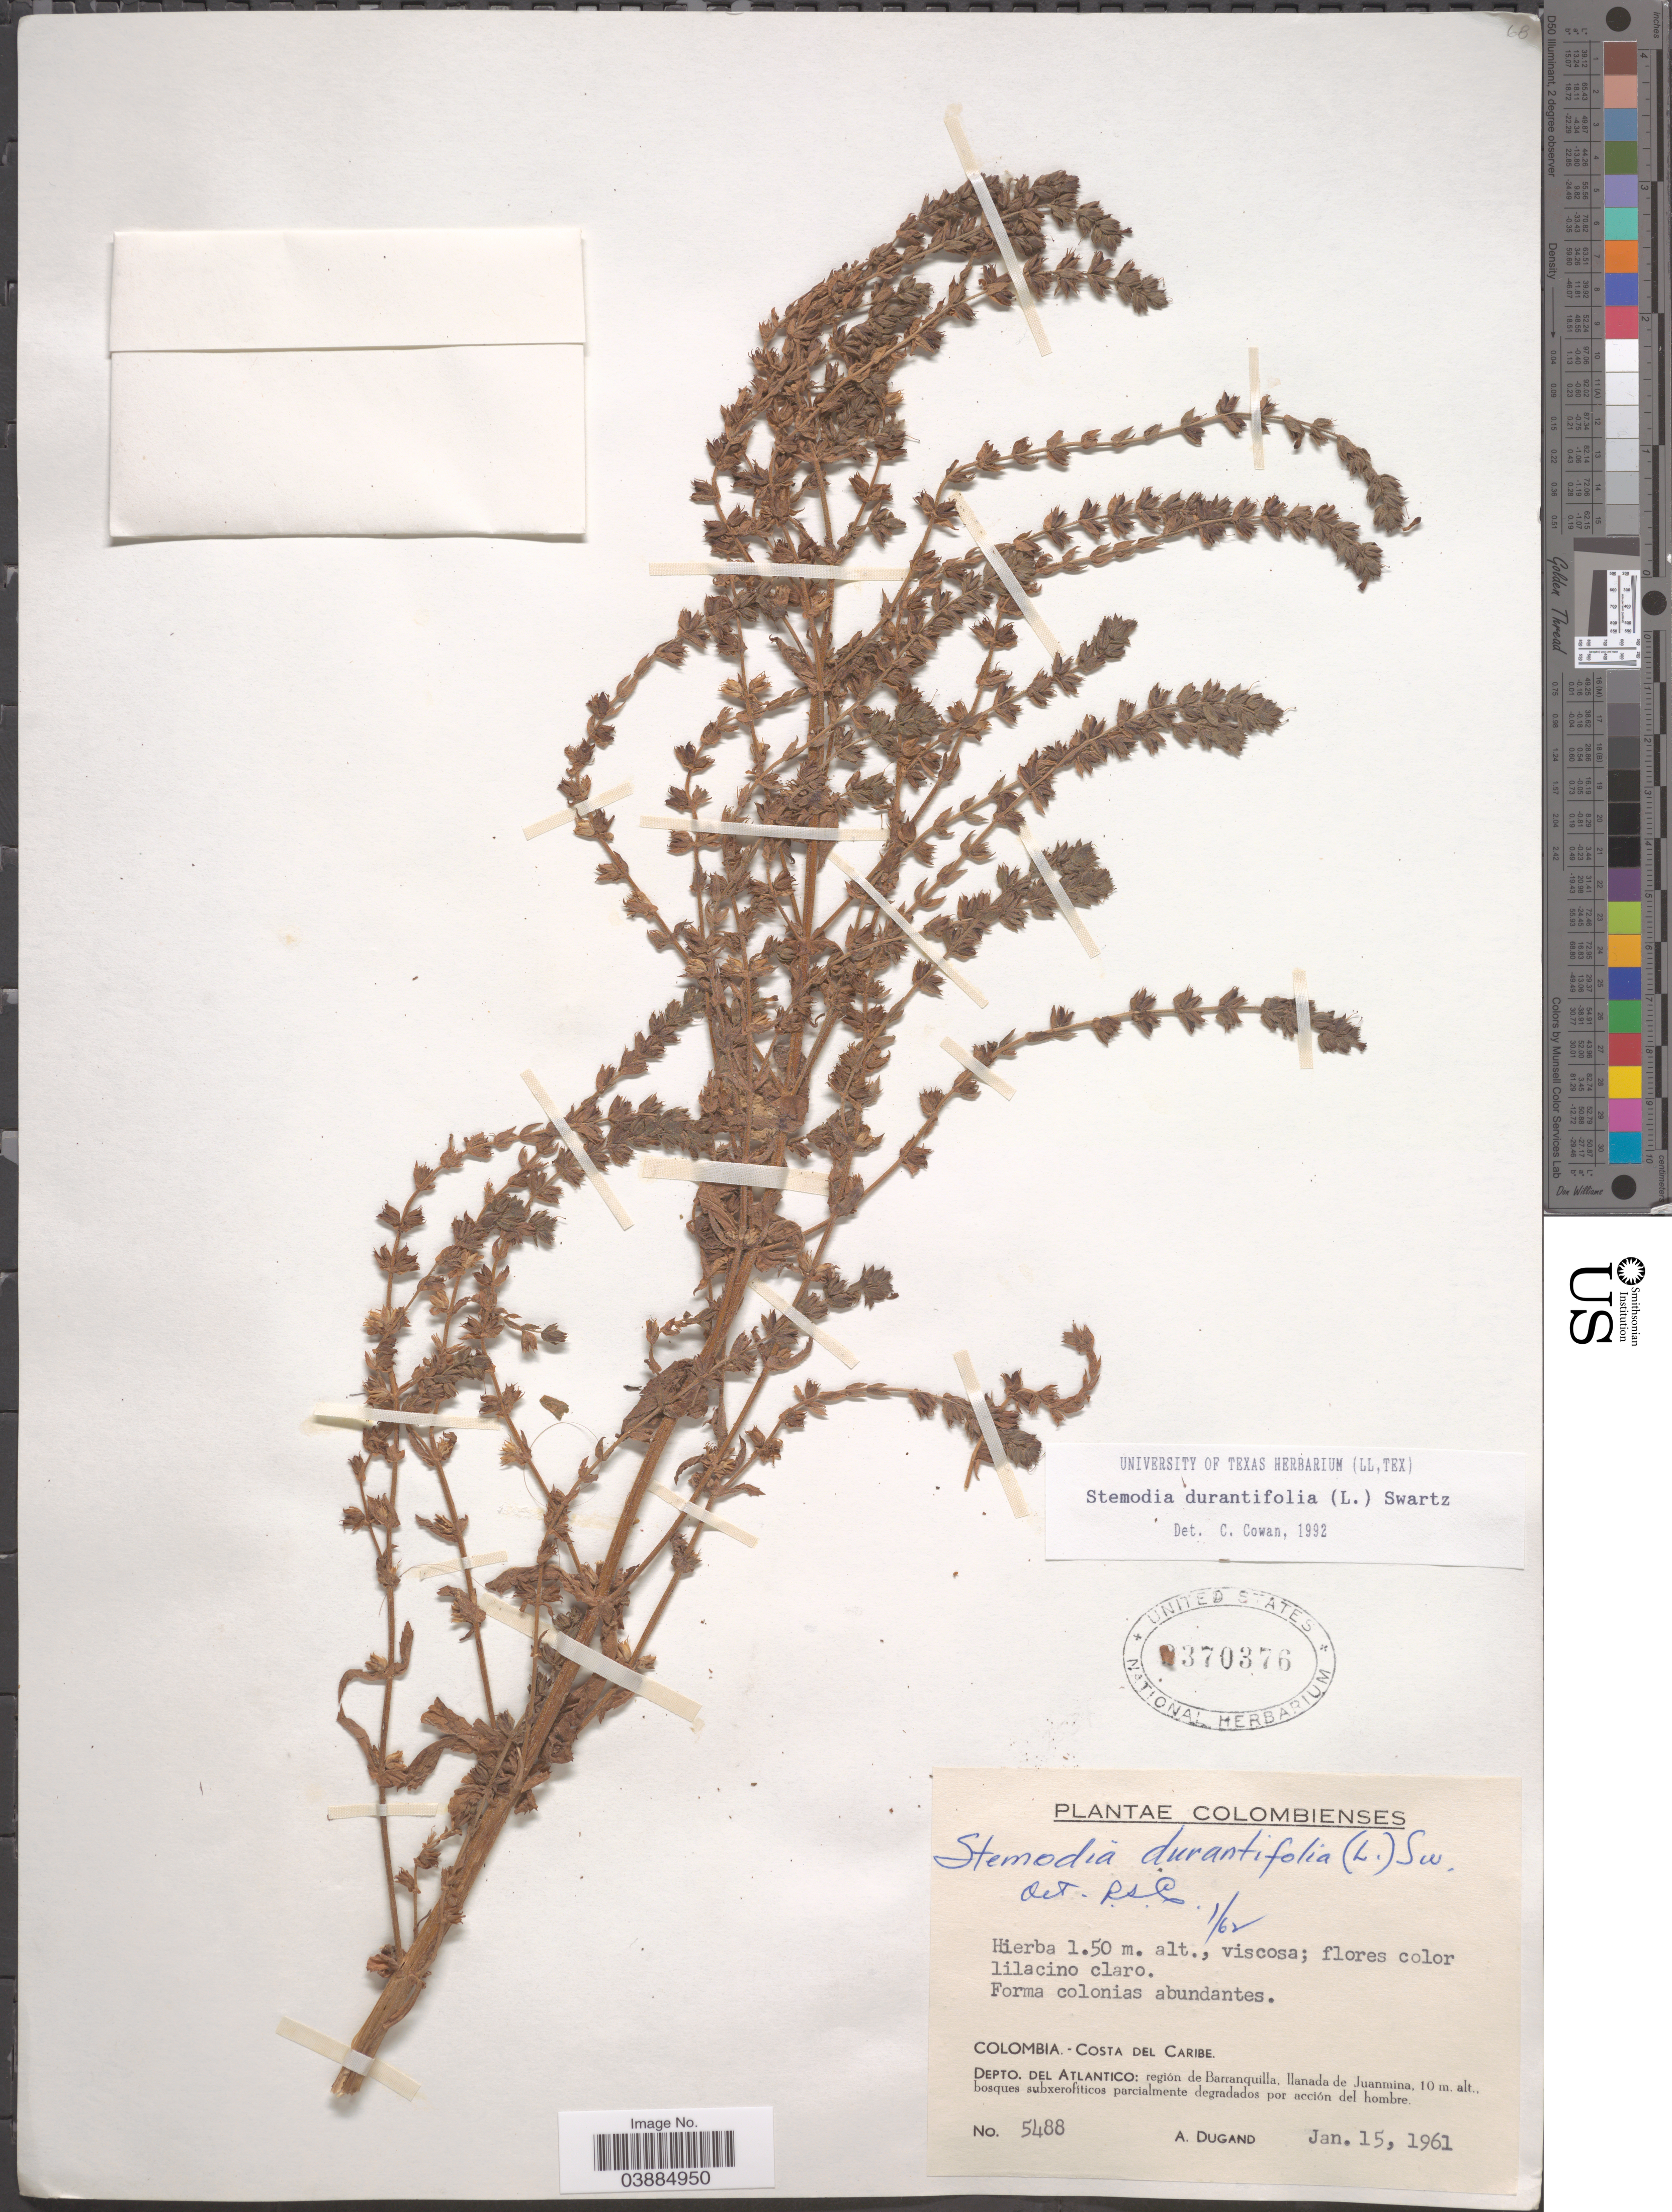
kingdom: Plantae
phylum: Tracheophyta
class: Magnoliopsida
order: Lamiales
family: Plantaginaceae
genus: Stemodia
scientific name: Stemodia durantifolia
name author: (L.) Sw.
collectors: A. Dugand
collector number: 5488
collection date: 1961-01-15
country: Colombia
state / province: Atlántico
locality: Costa del Caribe. Depto. del Atlantico: región de Barranquilla, llanada de Juanmina.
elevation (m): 10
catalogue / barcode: US 2370376